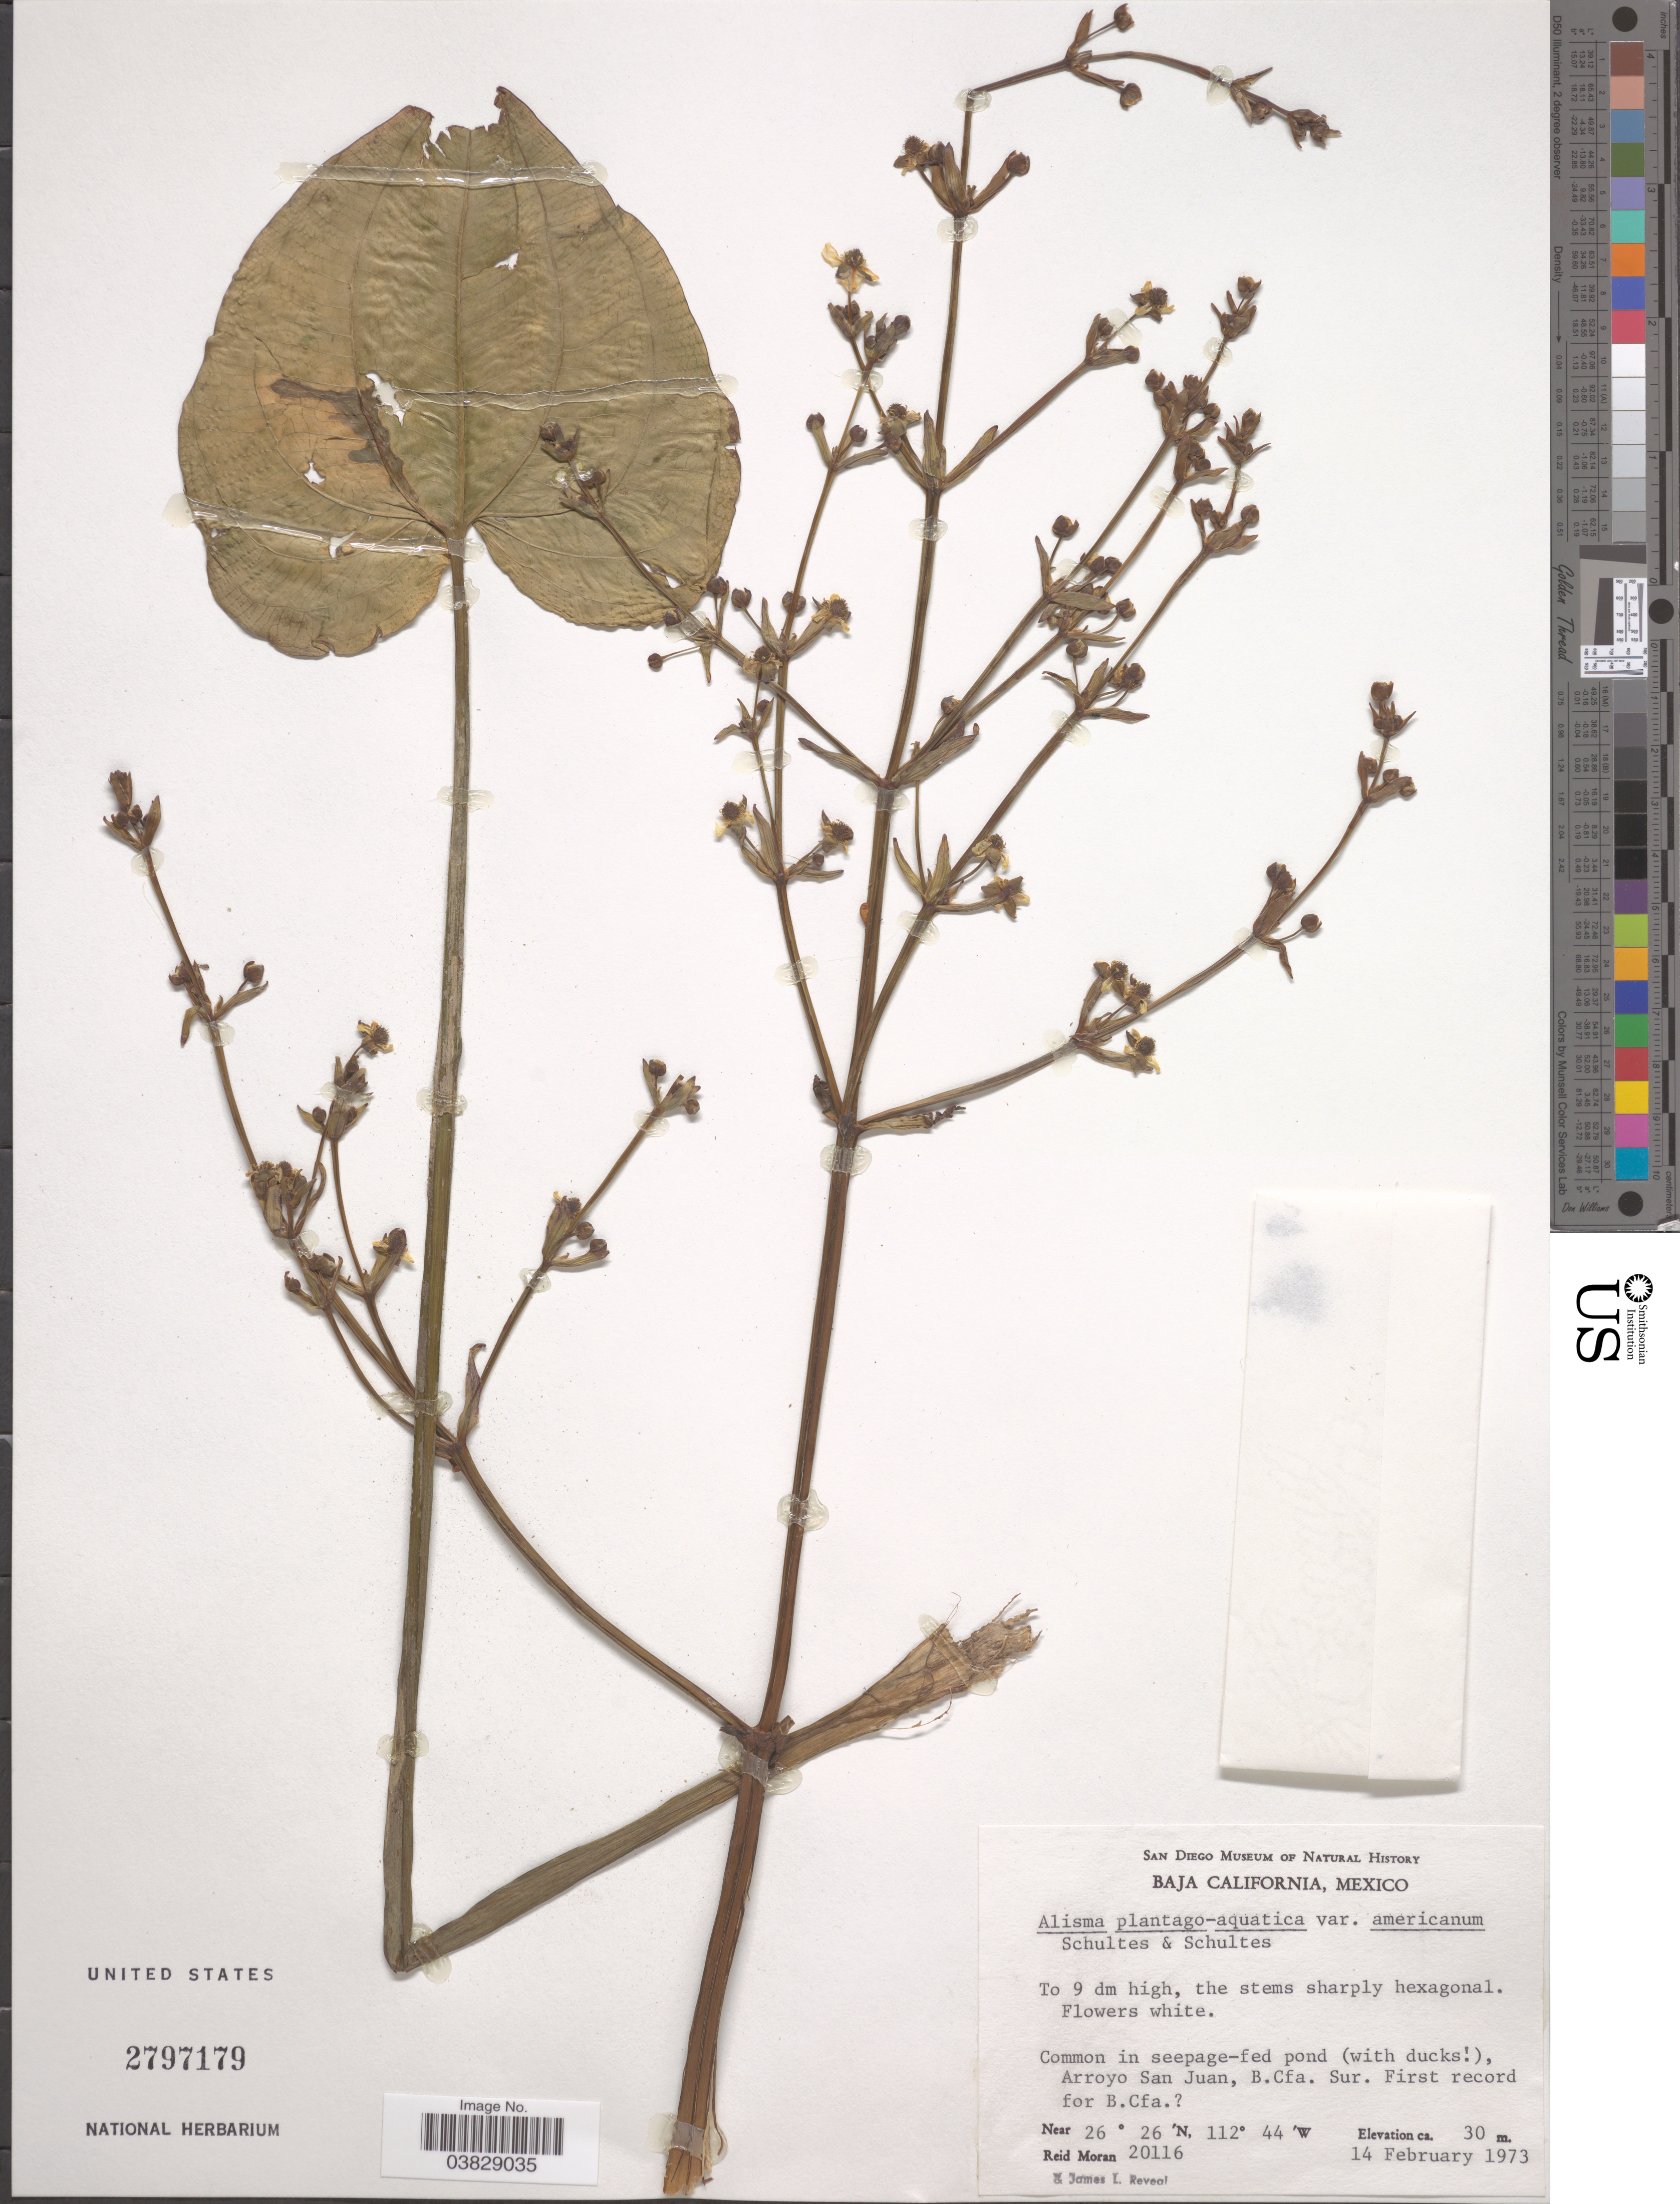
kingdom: Plantae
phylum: Tracheophyta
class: Liliopsida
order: Alismatales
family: Alismataceae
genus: Alisma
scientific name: Alisma sp.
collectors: R. V. Moran & J. L. Reveal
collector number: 20116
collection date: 1973-02-14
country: Mexico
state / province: Baja California Sur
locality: In seepage-fed pond, Arroyo San Juan, B.Cfa. Sur.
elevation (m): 30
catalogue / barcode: US 2797179